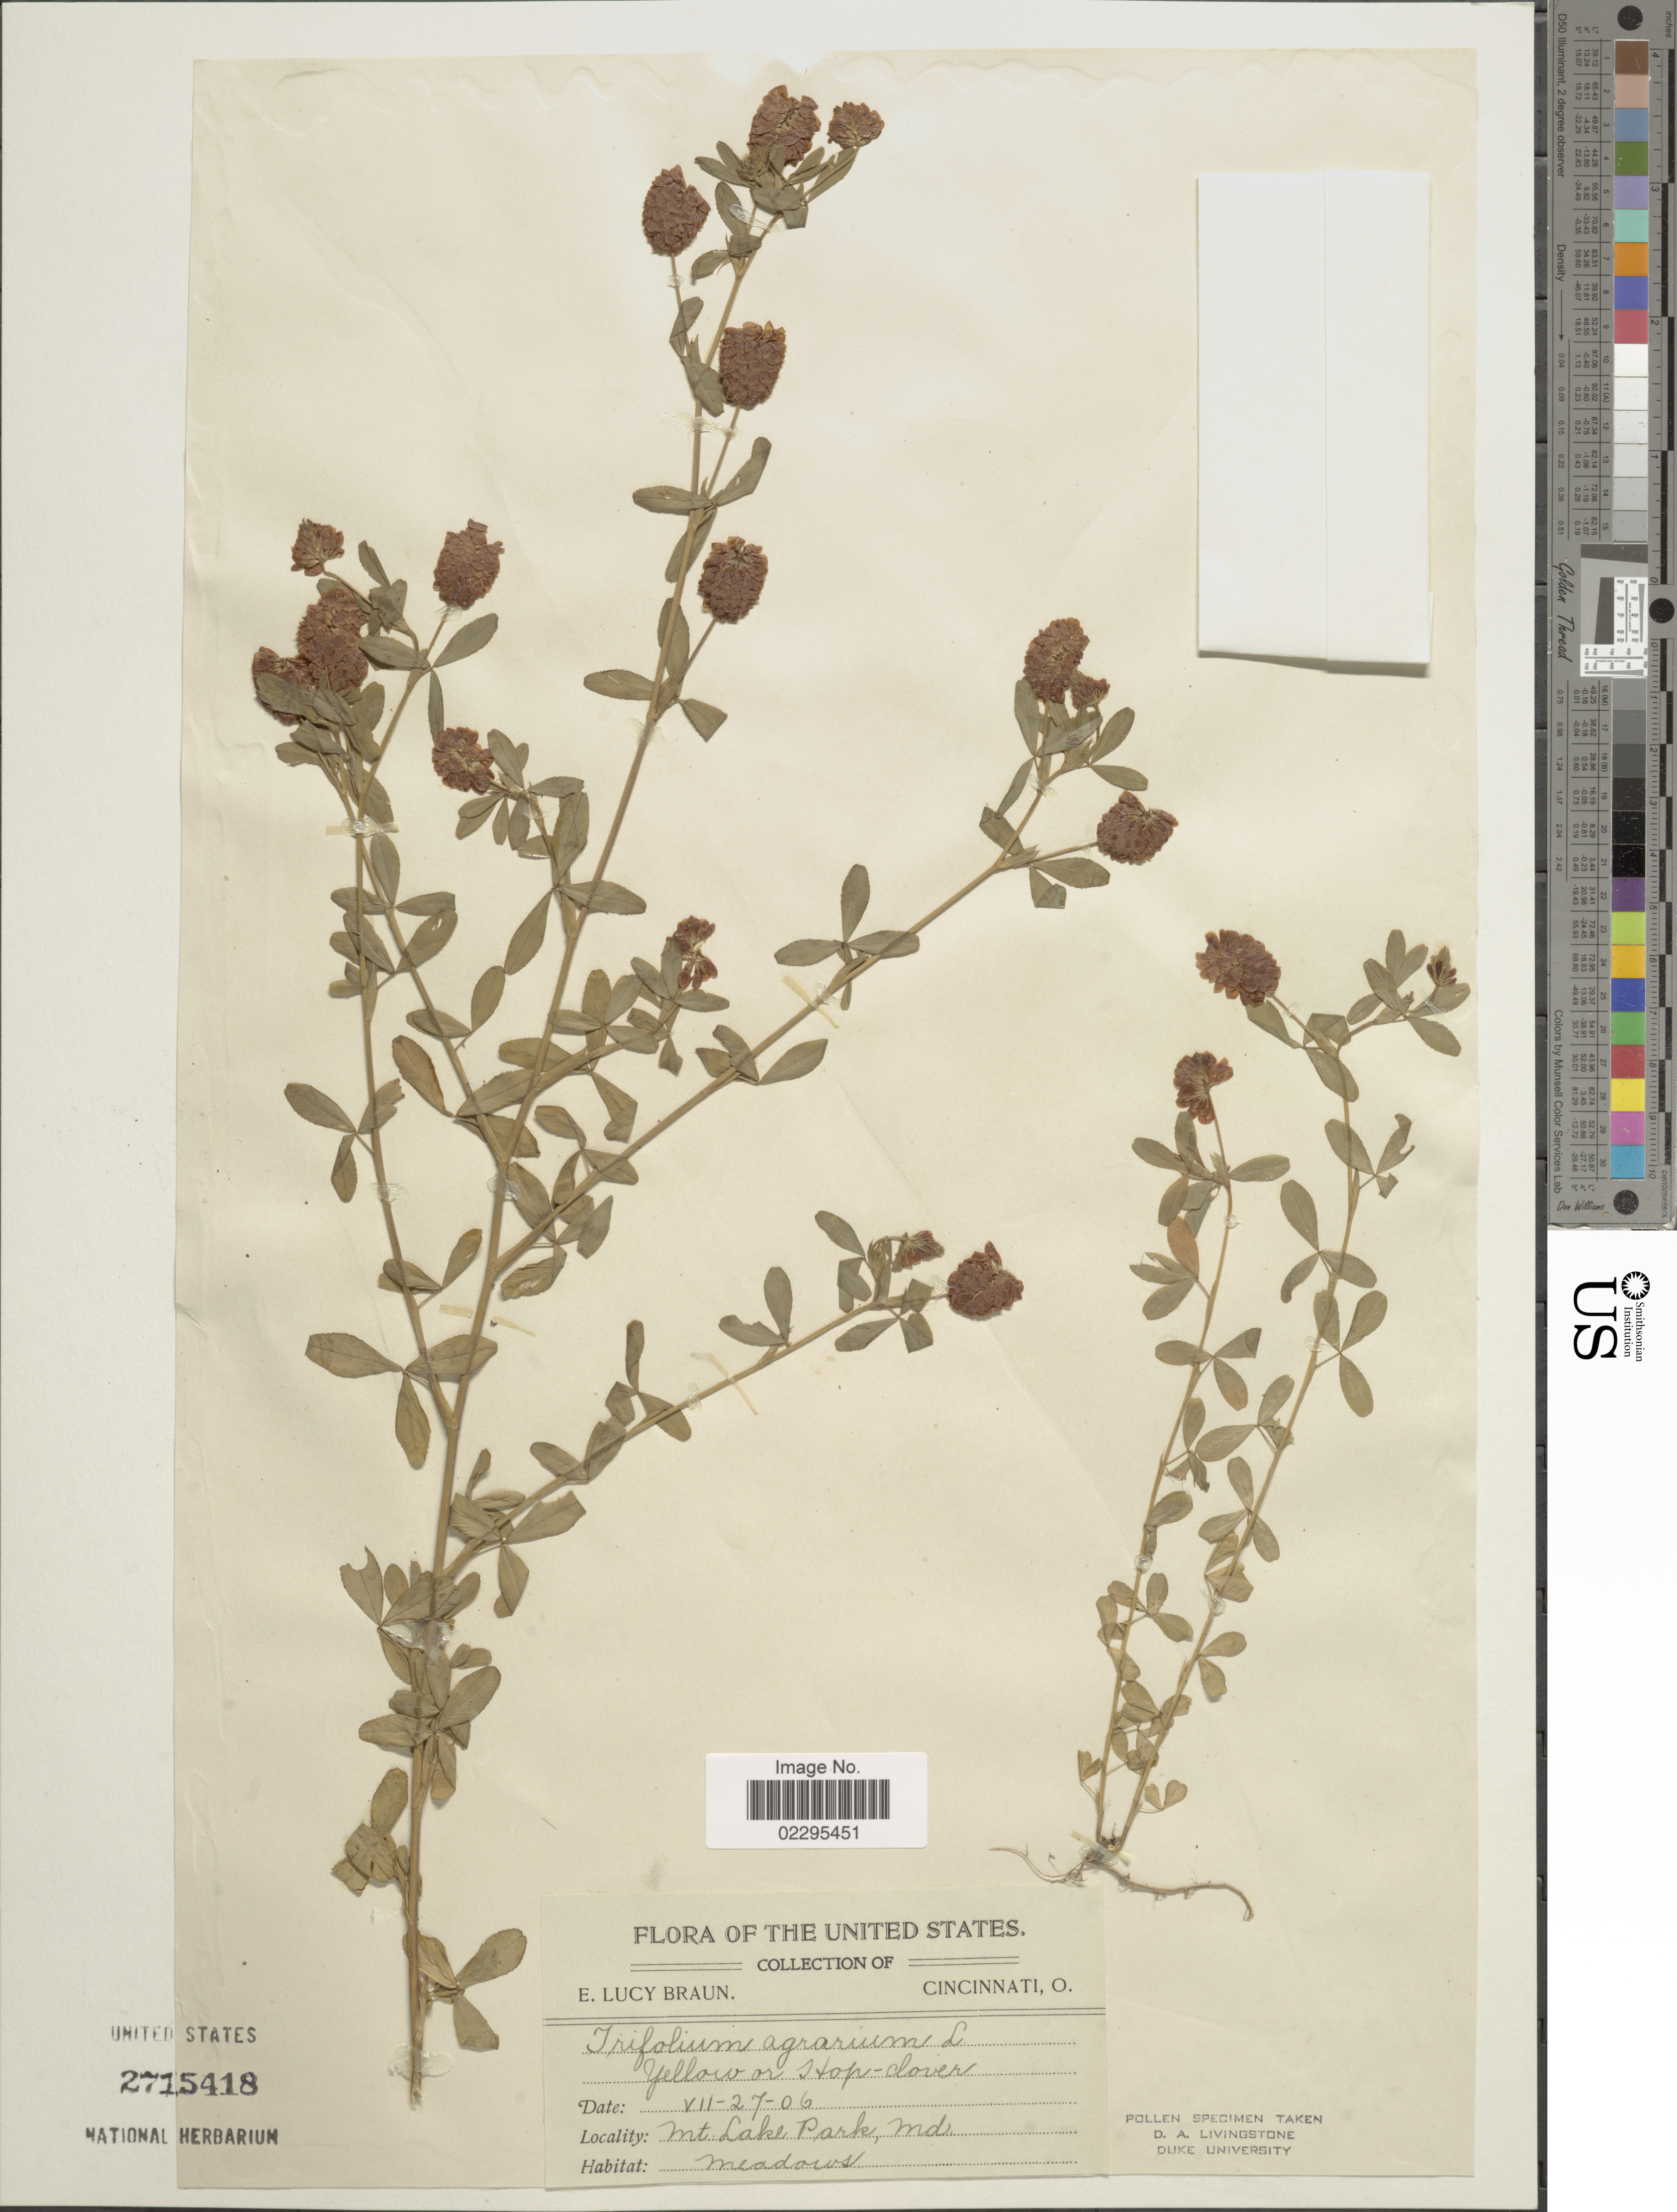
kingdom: Plantae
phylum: Tracheophyta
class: Magnoliopsida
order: Fabales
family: Fabaceae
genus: Trifolium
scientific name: Trifolium agrarium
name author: L.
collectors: E. L. Braun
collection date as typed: Transcribed d/m/y: 27/7/6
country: United States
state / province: Maryland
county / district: Garrett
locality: Mt. Lake Park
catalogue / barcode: US 2715418